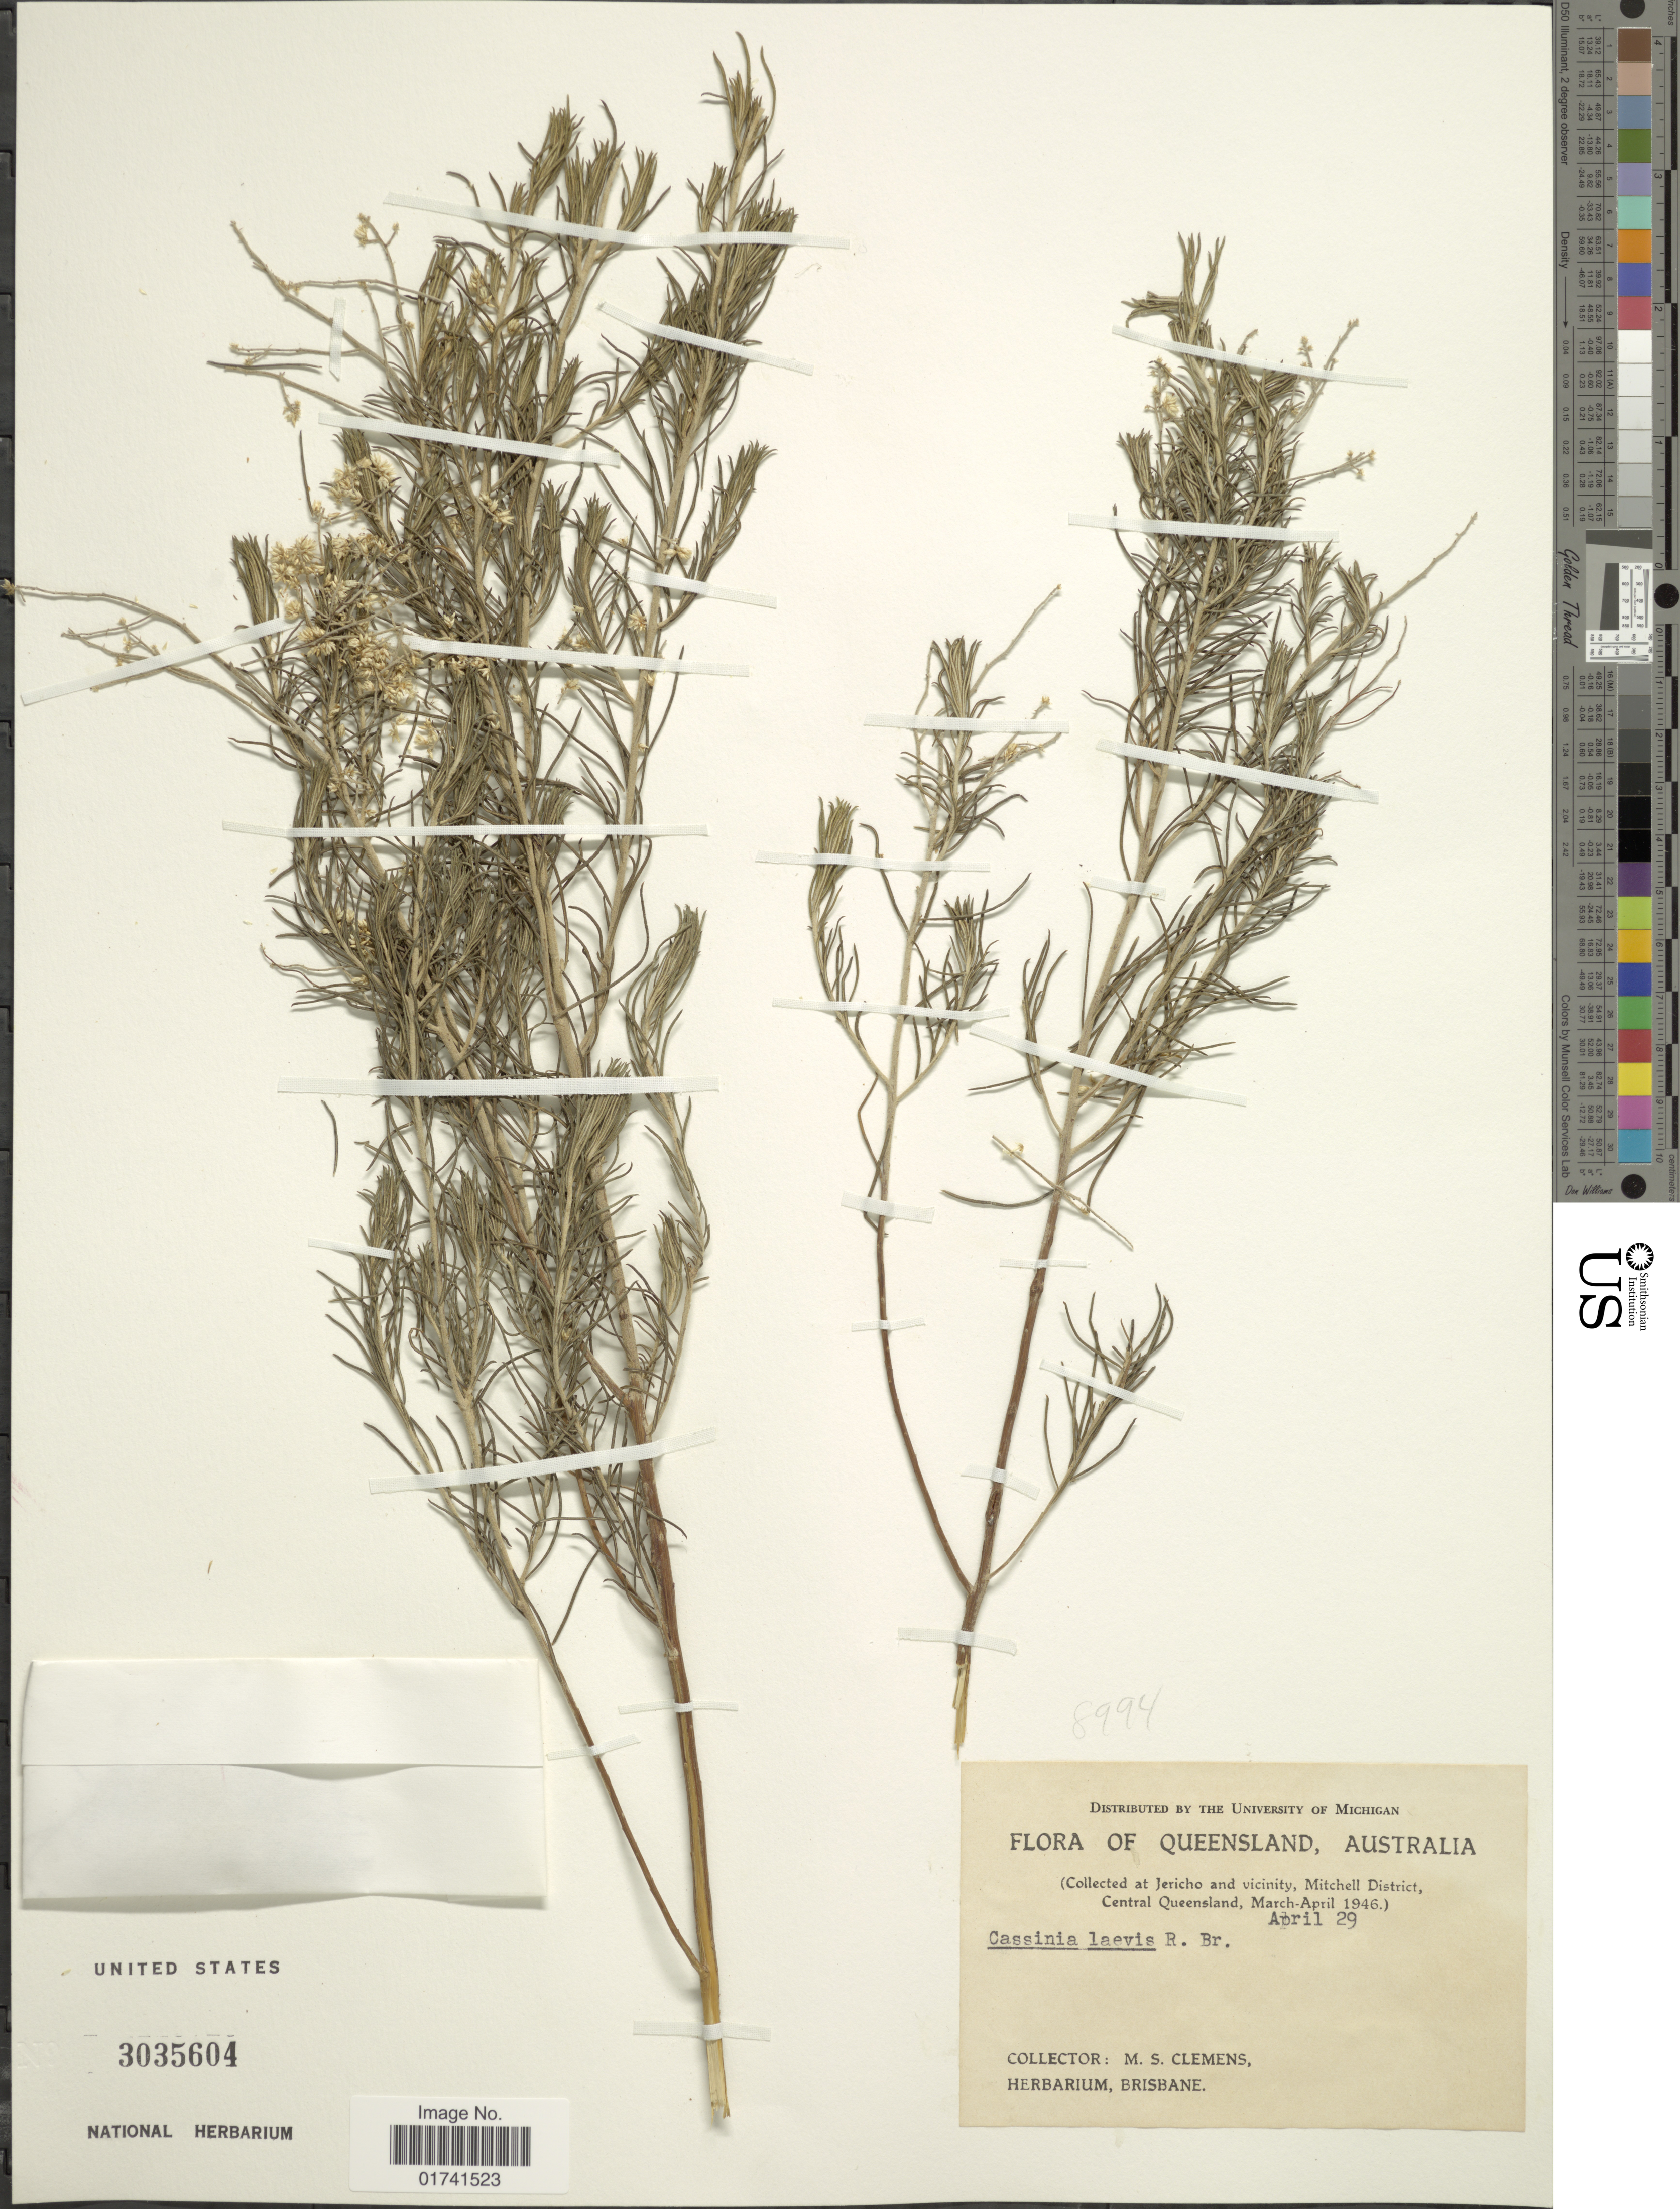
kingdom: Plantae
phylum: Tracheophyta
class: Magnoliopsida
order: Asterales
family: Asteraceae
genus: Cassinia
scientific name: Cassinia laevis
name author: R. Br.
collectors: M. S. Clemens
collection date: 1946-04-29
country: Australia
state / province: Queensland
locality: Jericho and vicinity, MItchell District, Central Queensland.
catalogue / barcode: US 3035604